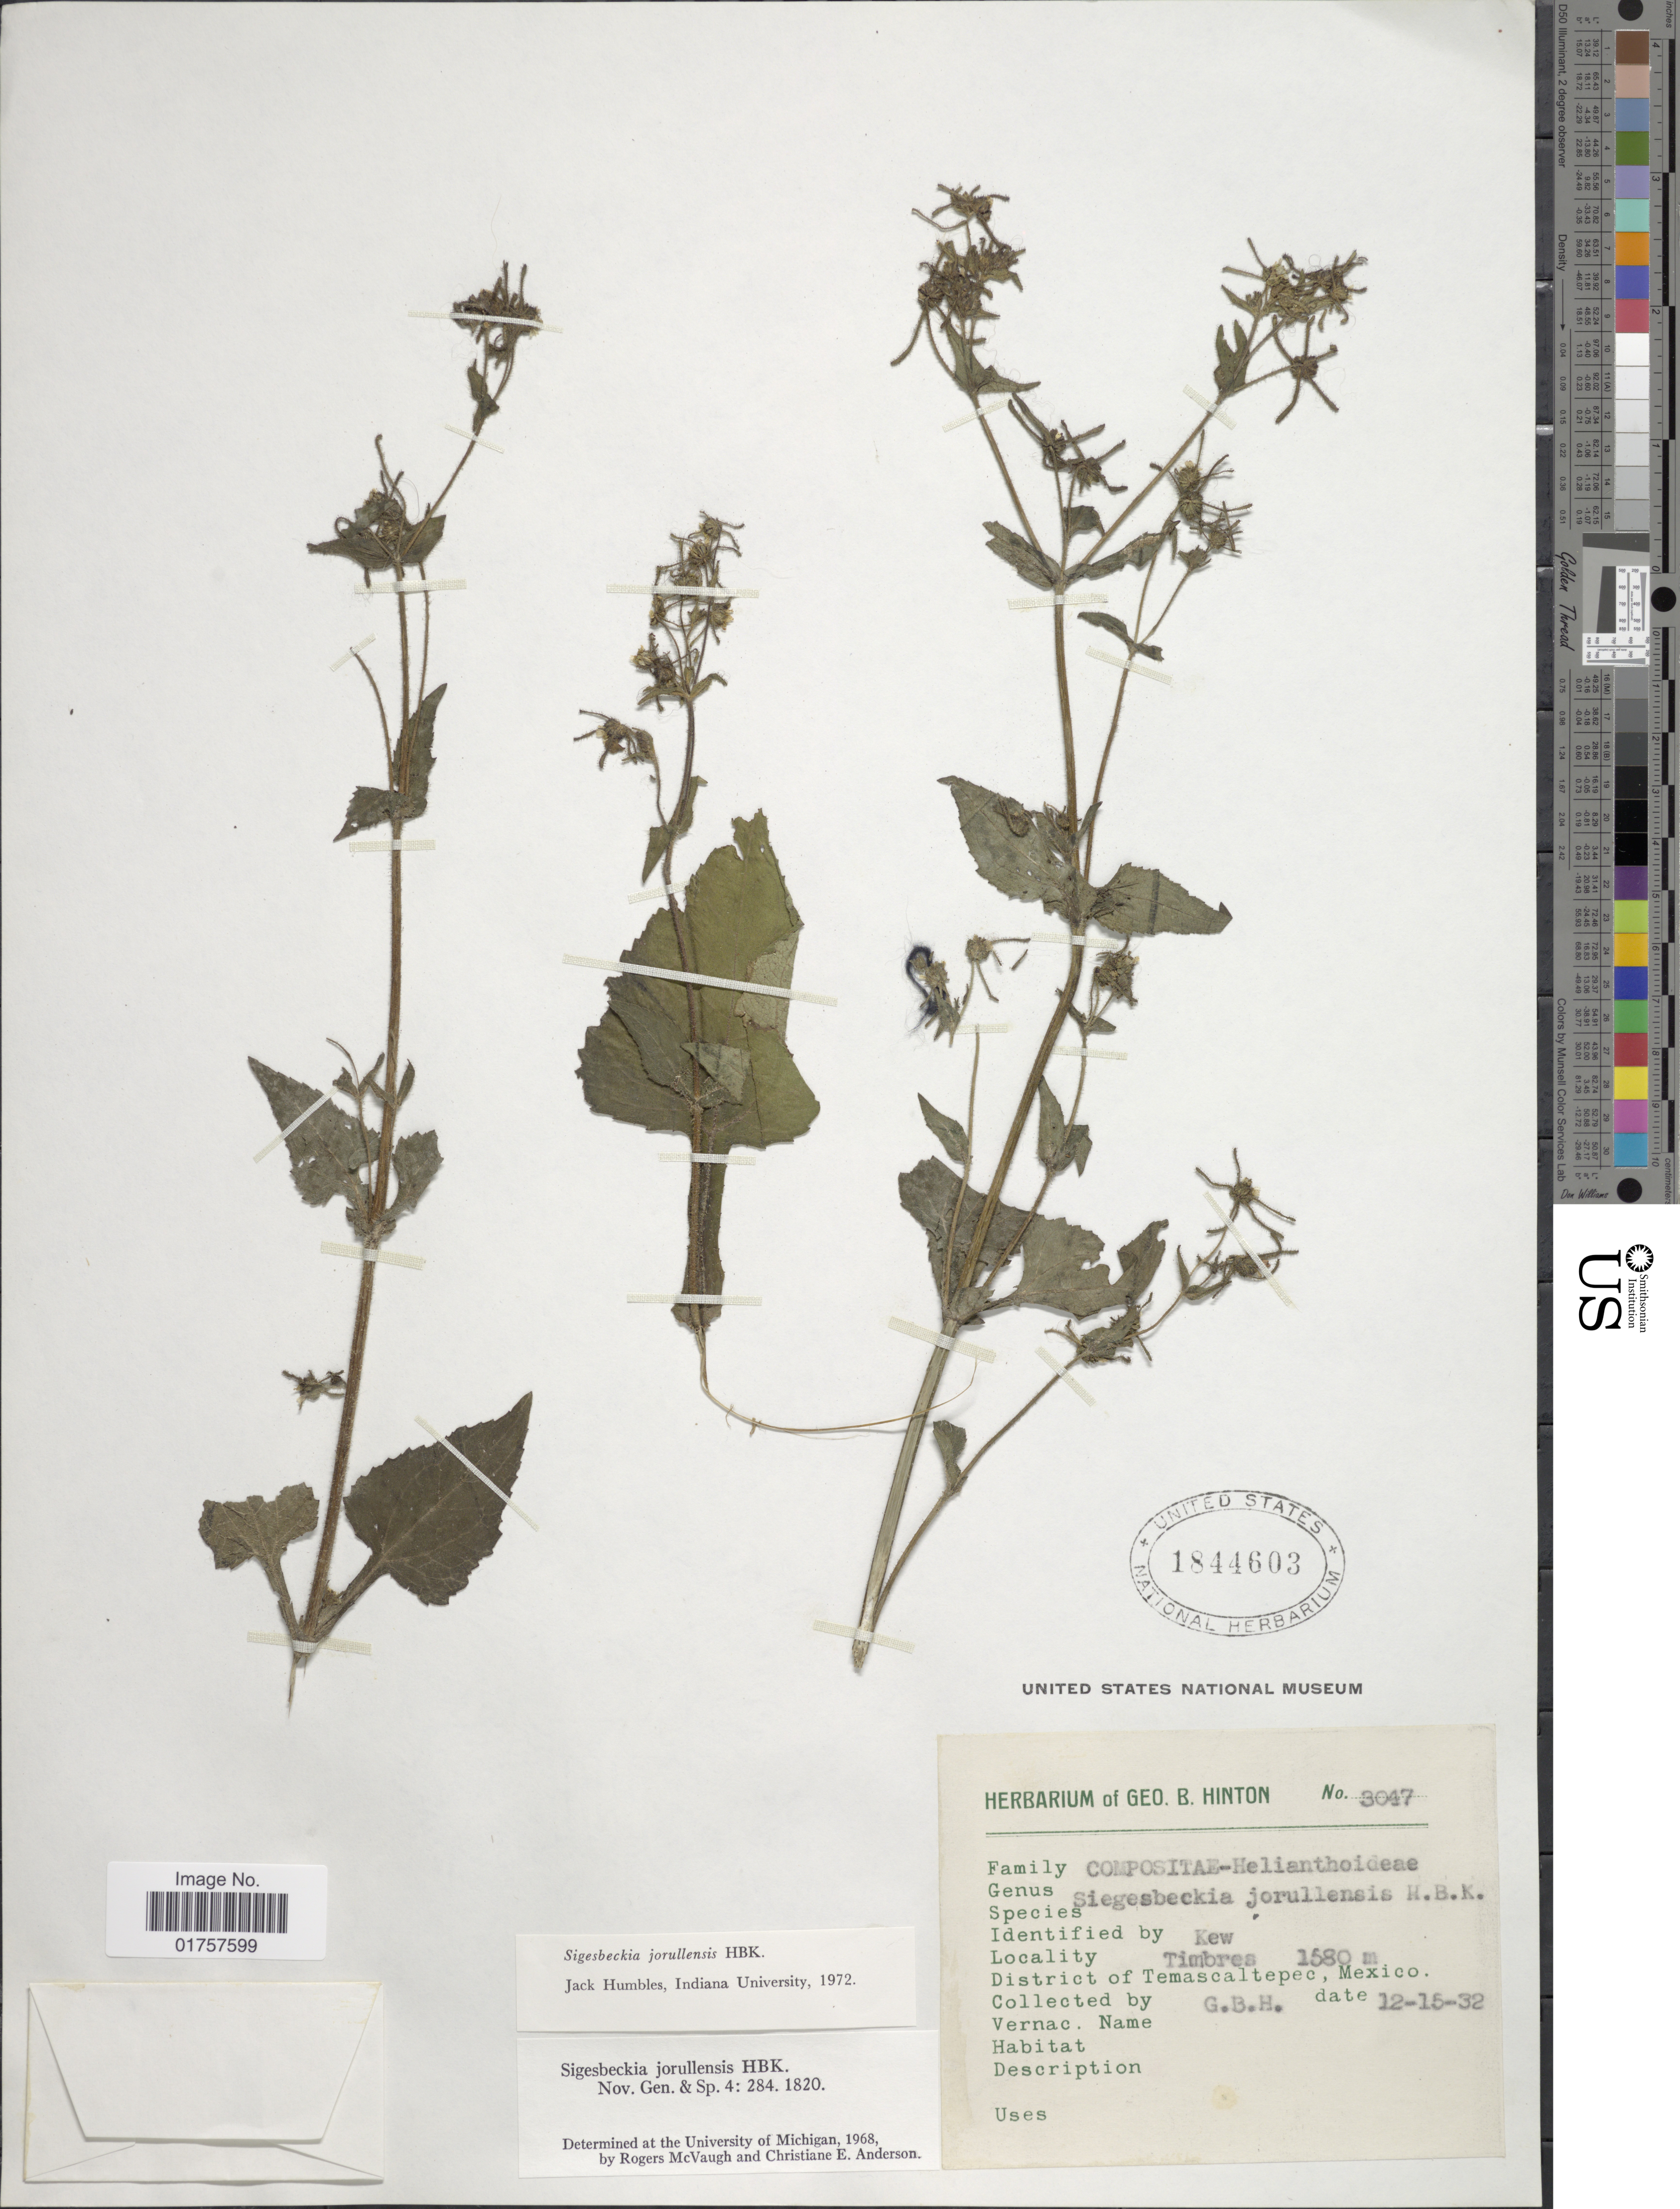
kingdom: Plantae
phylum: Tracheophyta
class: Magnoliopsida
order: Asterales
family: Asteraceae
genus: Sigesbeckia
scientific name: Sigesbeckia jorullensis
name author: Kunth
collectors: G. B. Hinton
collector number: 3047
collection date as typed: Transcribed d/m/y: 15/12/32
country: Mexico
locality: Timbres. District of Temascaltepec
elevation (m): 1580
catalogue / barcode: US 1844603